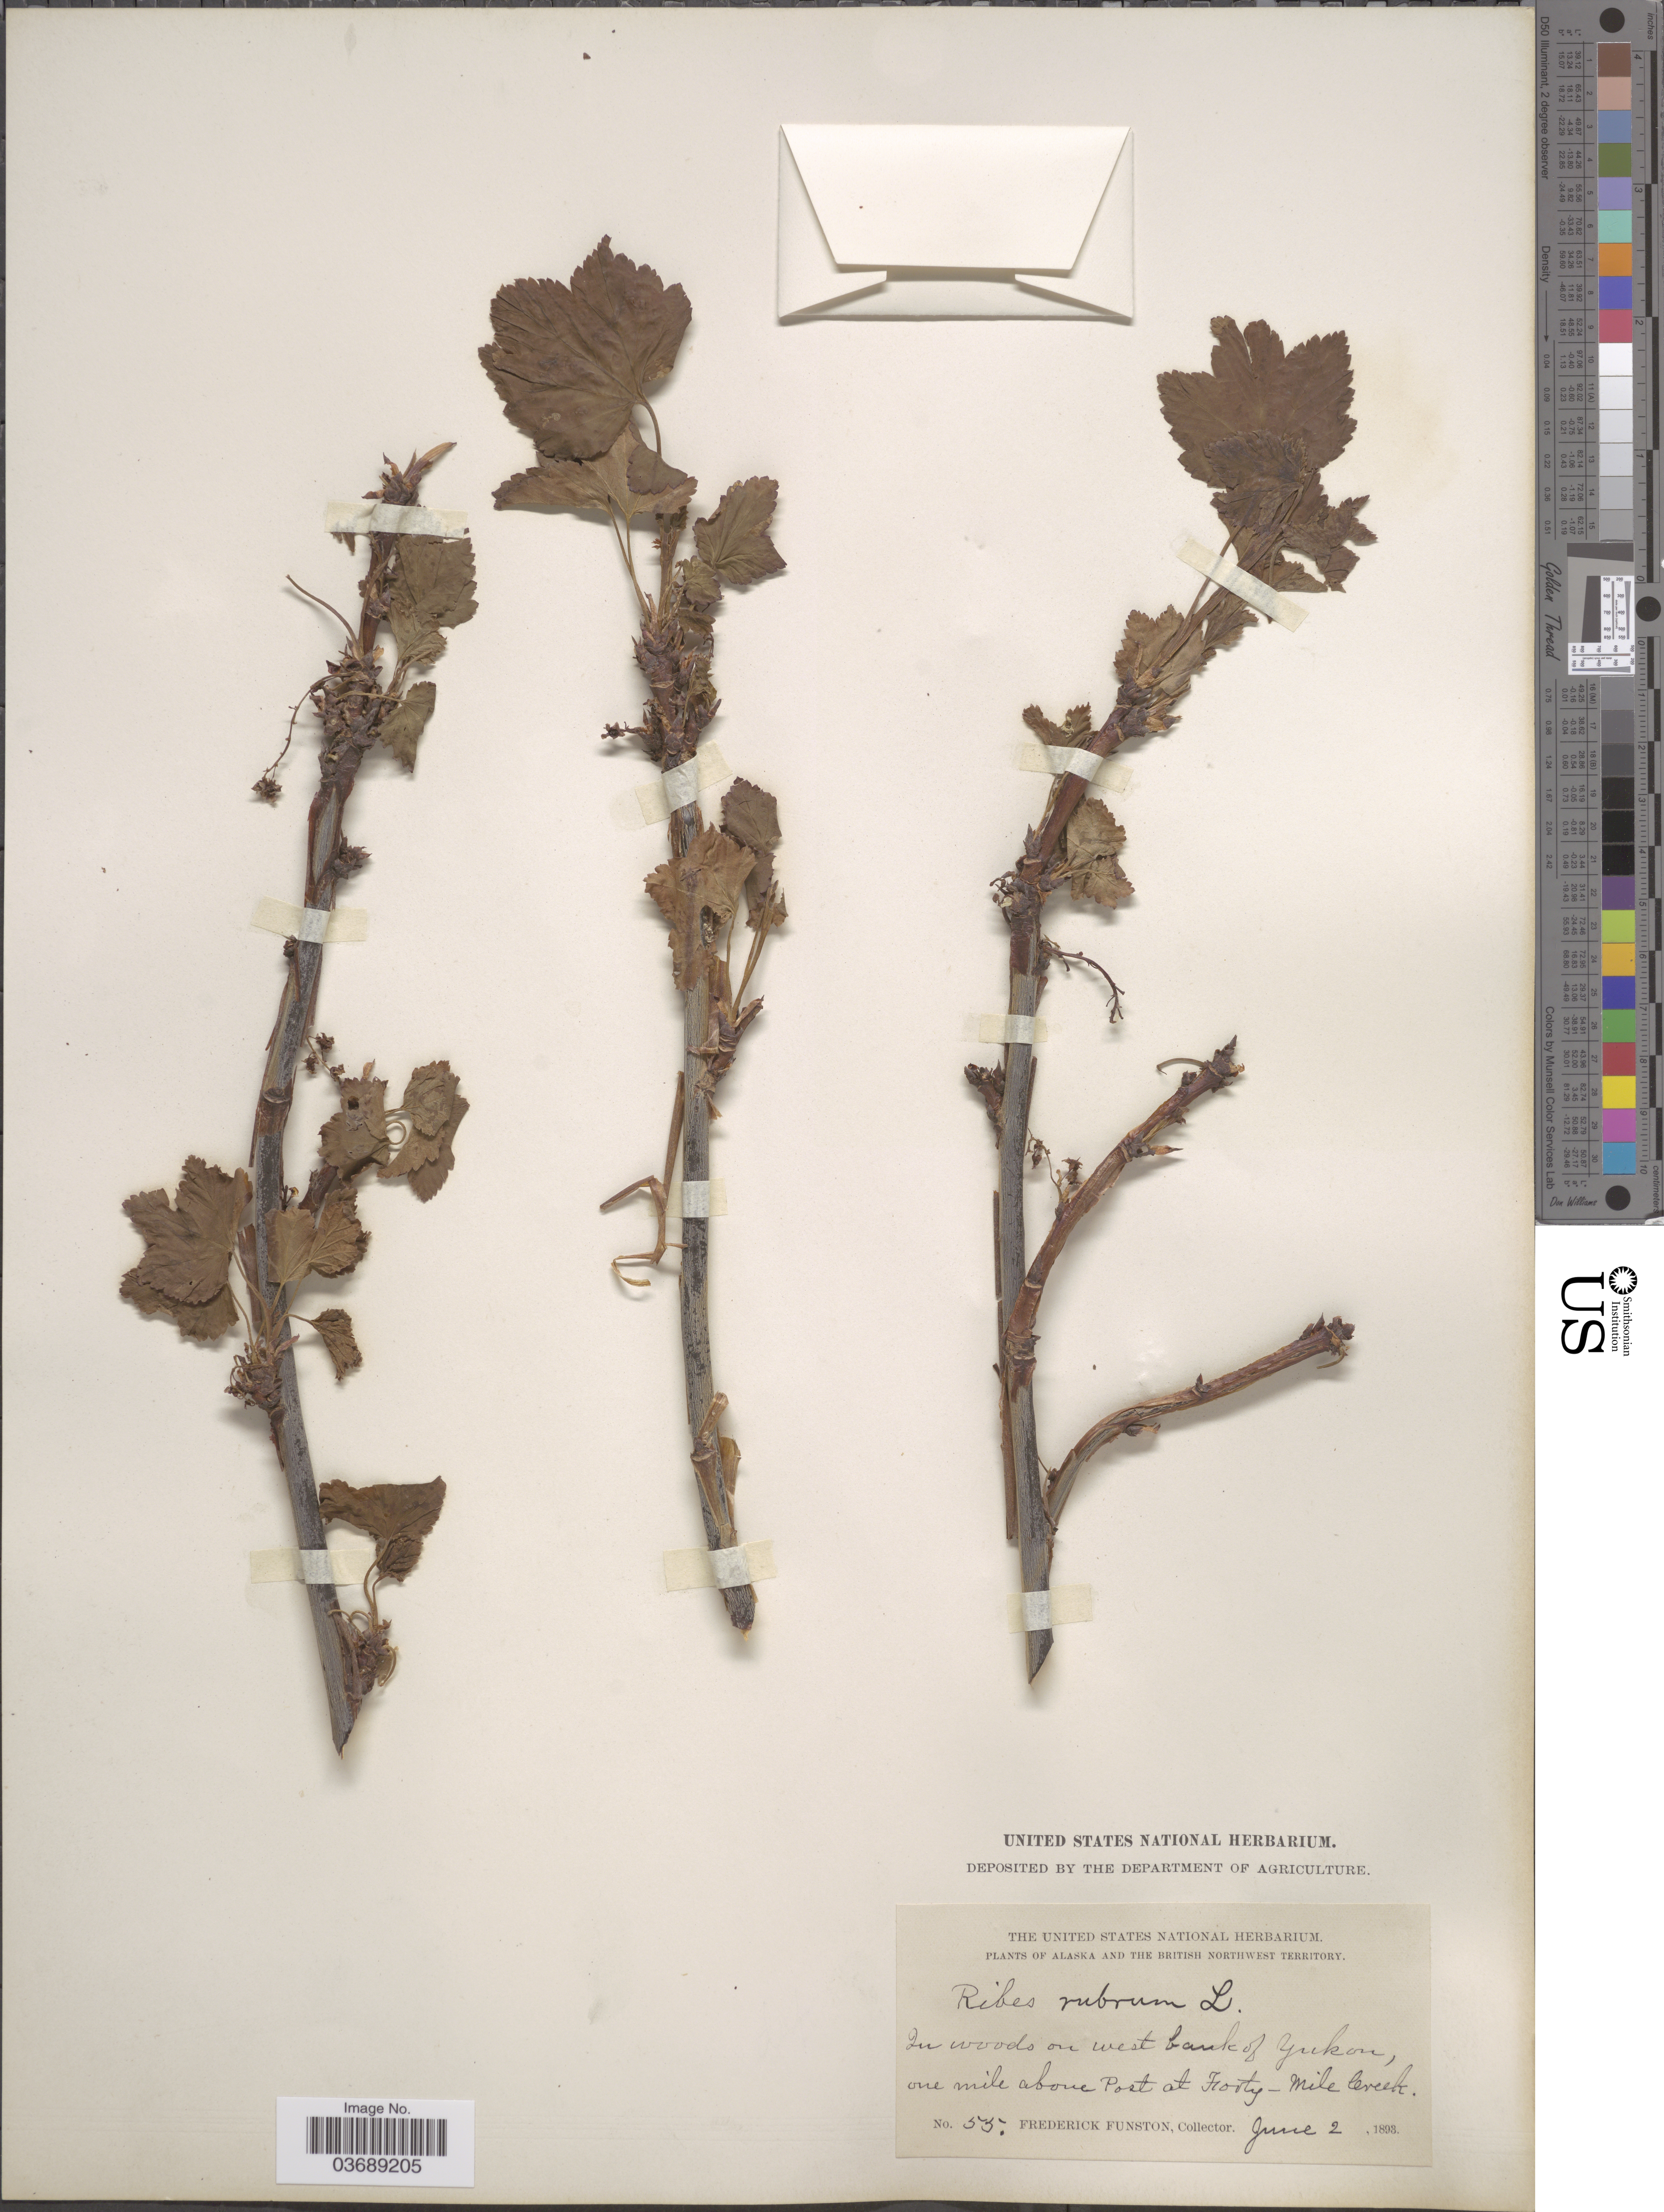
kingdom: Plantae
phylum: Tracheophyta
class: Magnoliopsida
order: Saxifragales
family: Grossulariaceae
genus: Ribes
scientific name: Ribes triste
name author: Pall.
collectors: F. Funston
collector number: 55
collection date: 1893-06-02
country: United States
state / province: Alaska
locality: Alaska and the British Northwest Territory. In woods on west banks of Yukon, one mile above Post at Forty-Mile Creek.